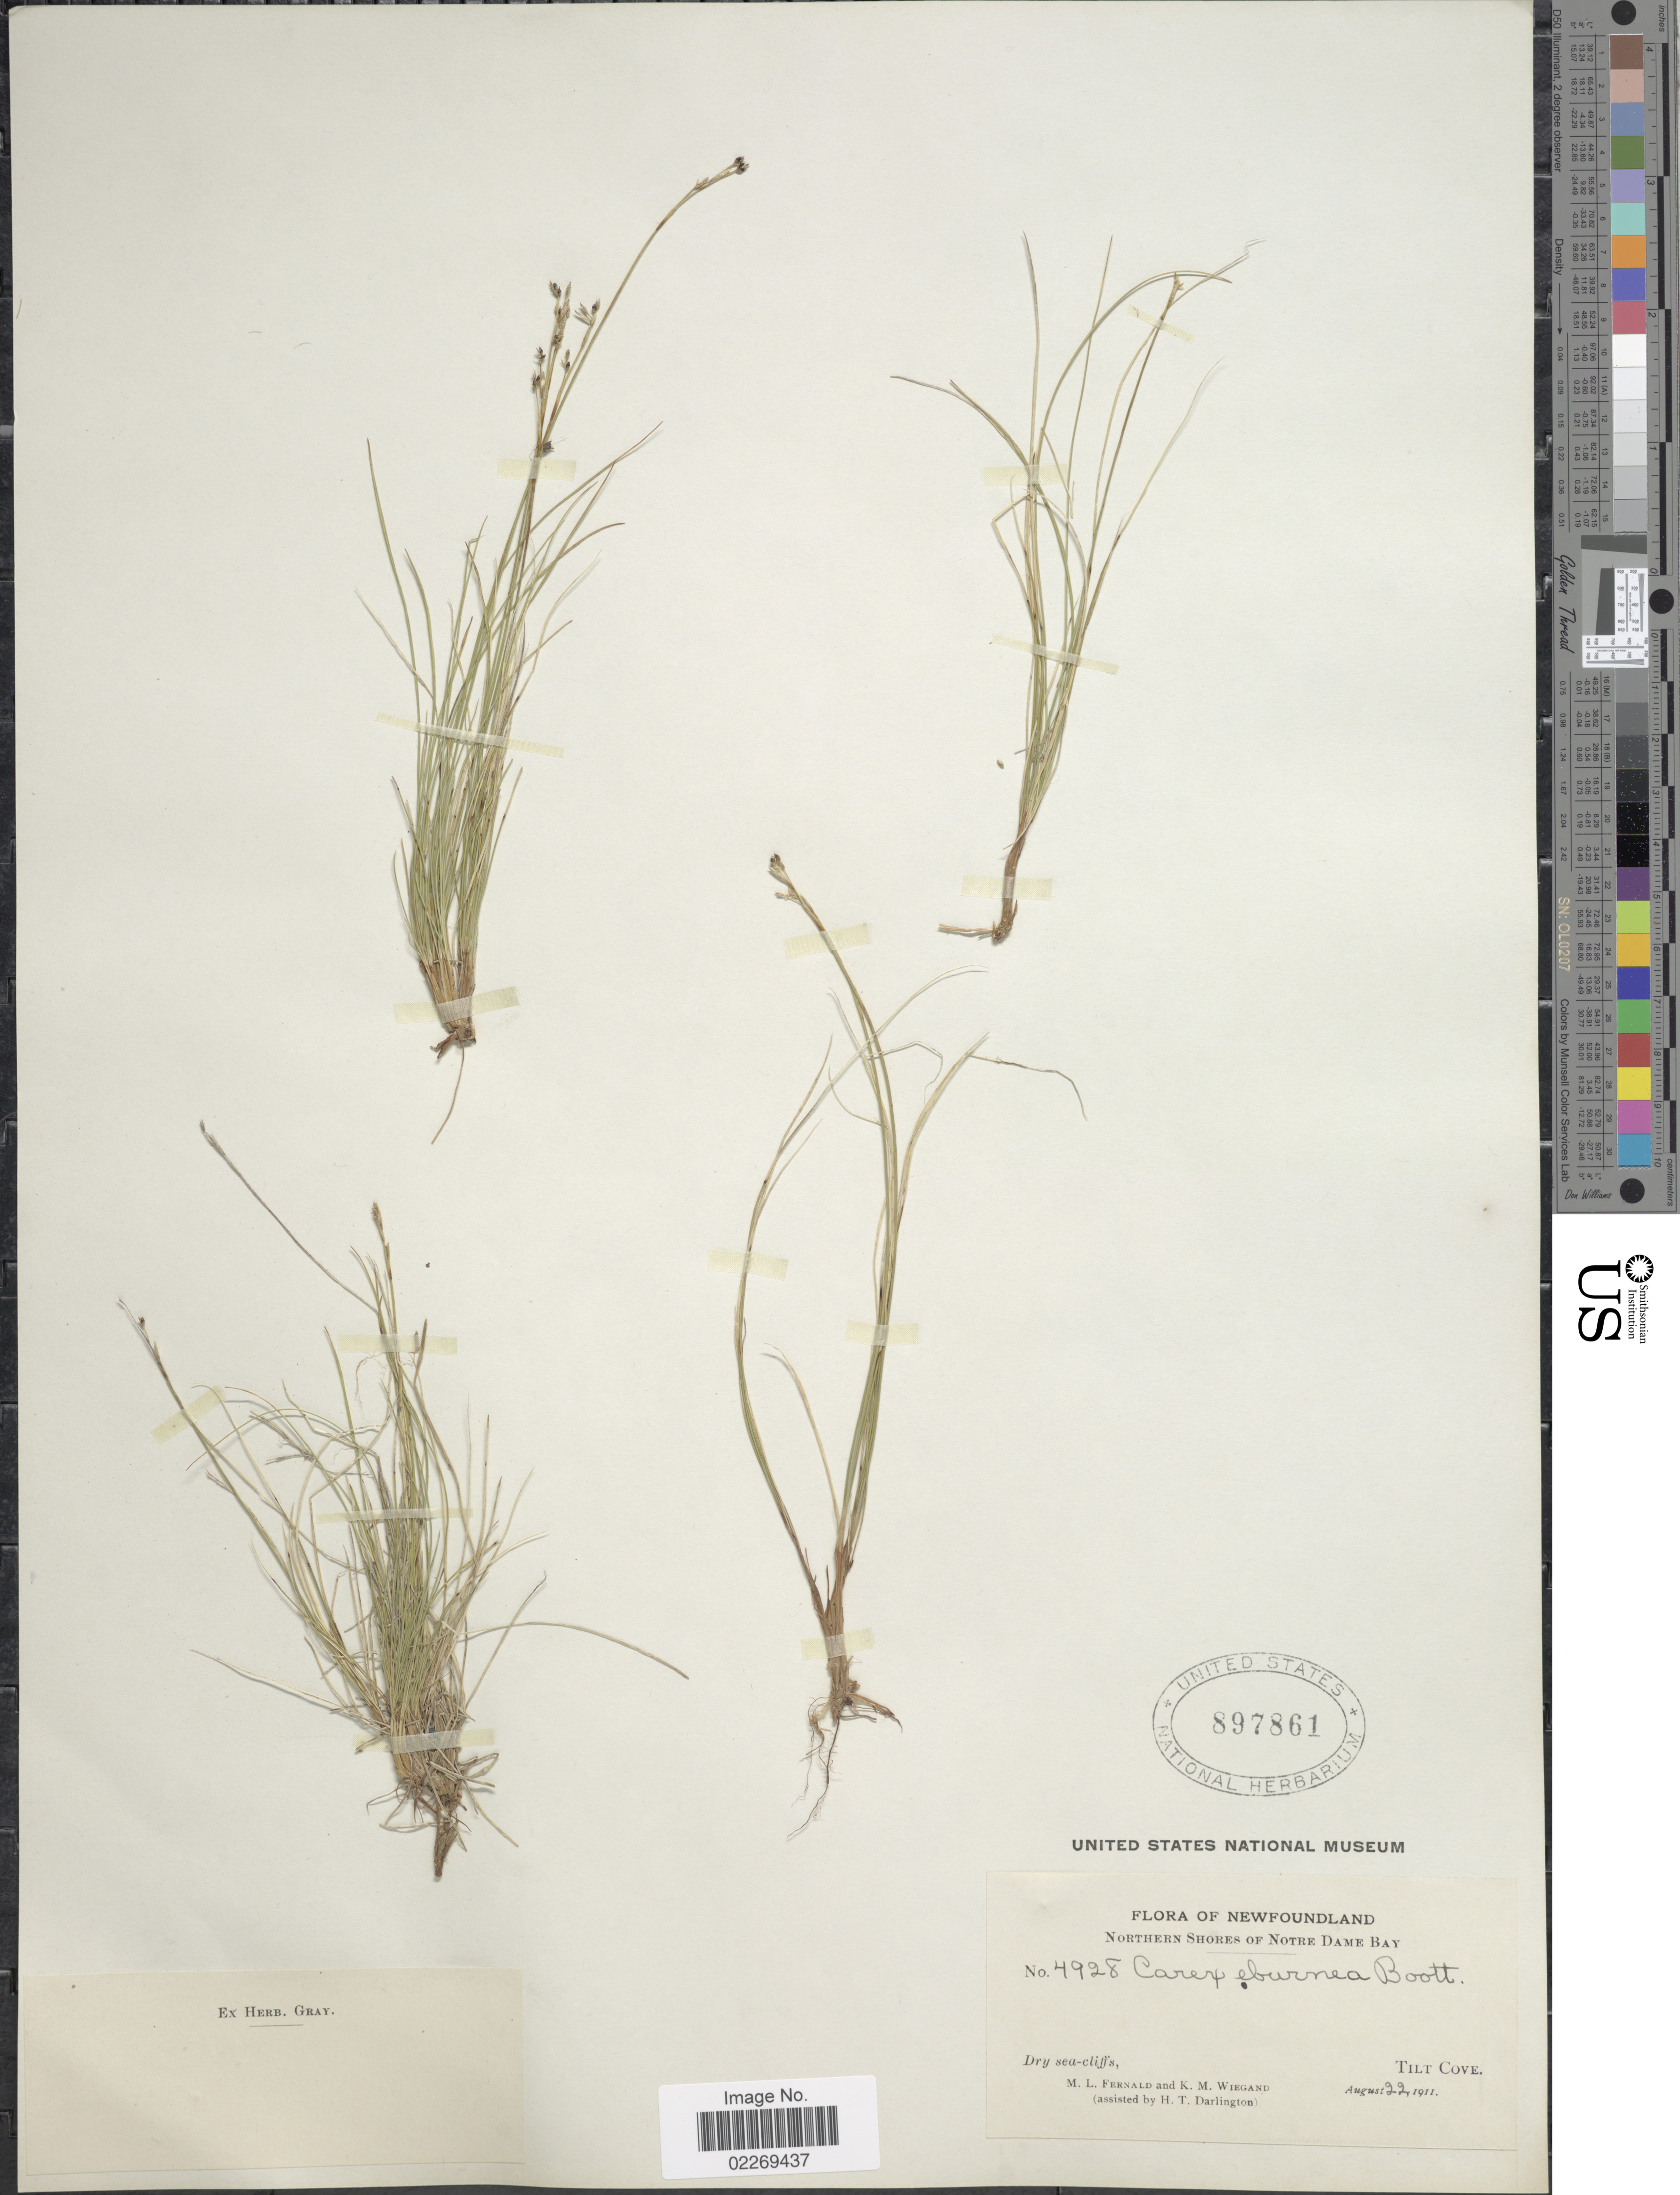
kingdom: Plantae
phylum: Tracheophyta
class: Liliopsida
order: Poales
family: Cyperaceae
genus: Carex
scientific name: Carex eburnea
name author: Boott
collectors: M. L. Fernald, K. M. Wiegand & H. Darlington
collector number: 4928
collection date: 1911-08-22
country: Canada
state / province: Newfoundland and Labrador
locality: Northern Shores of Norte Dame Bay. Dry sea-cliffs, Tilt Cove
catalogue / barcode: US 897861